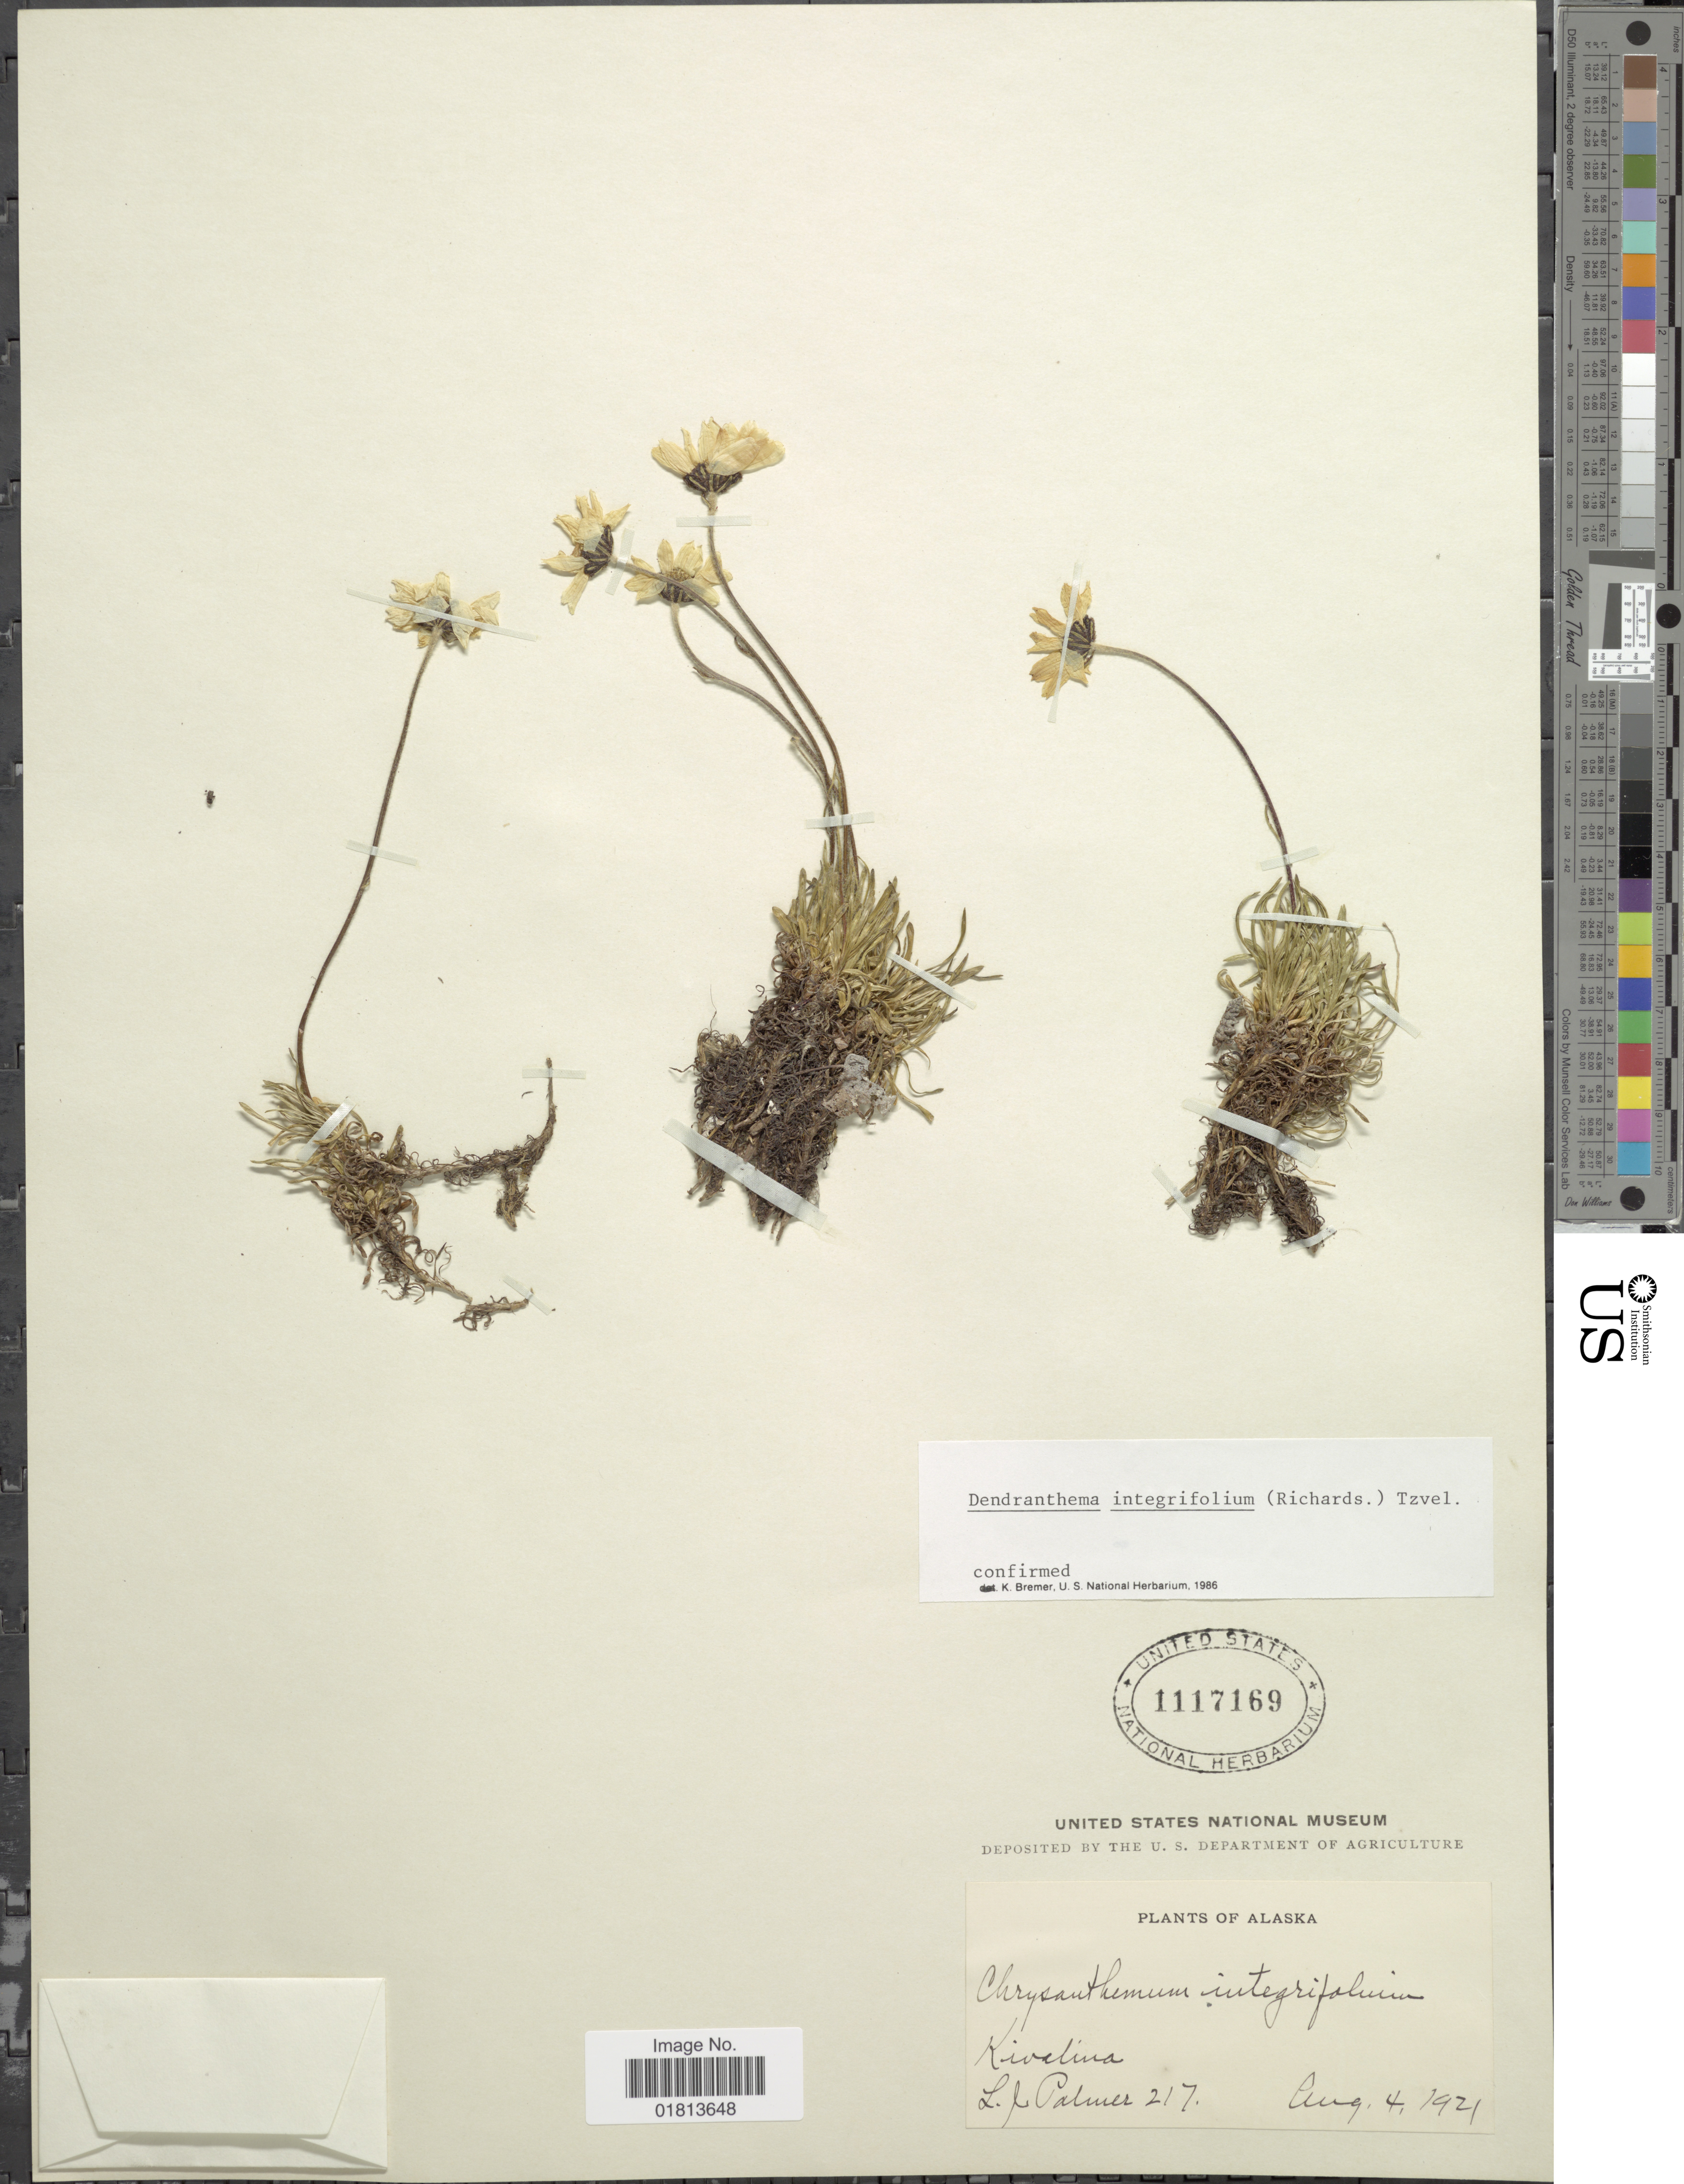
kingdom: Plantae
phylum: Tracheophyta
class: Magnoliopsida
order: Asterales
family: Asteraceae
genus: Dendranthema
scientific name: Dendranthema integrifolium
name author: (Richardson) Tzvelev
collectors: L. G. Palmer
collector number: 217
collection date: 1921-08-04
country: United States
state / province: Alaska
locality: Kivelina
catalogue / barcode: US 1117169